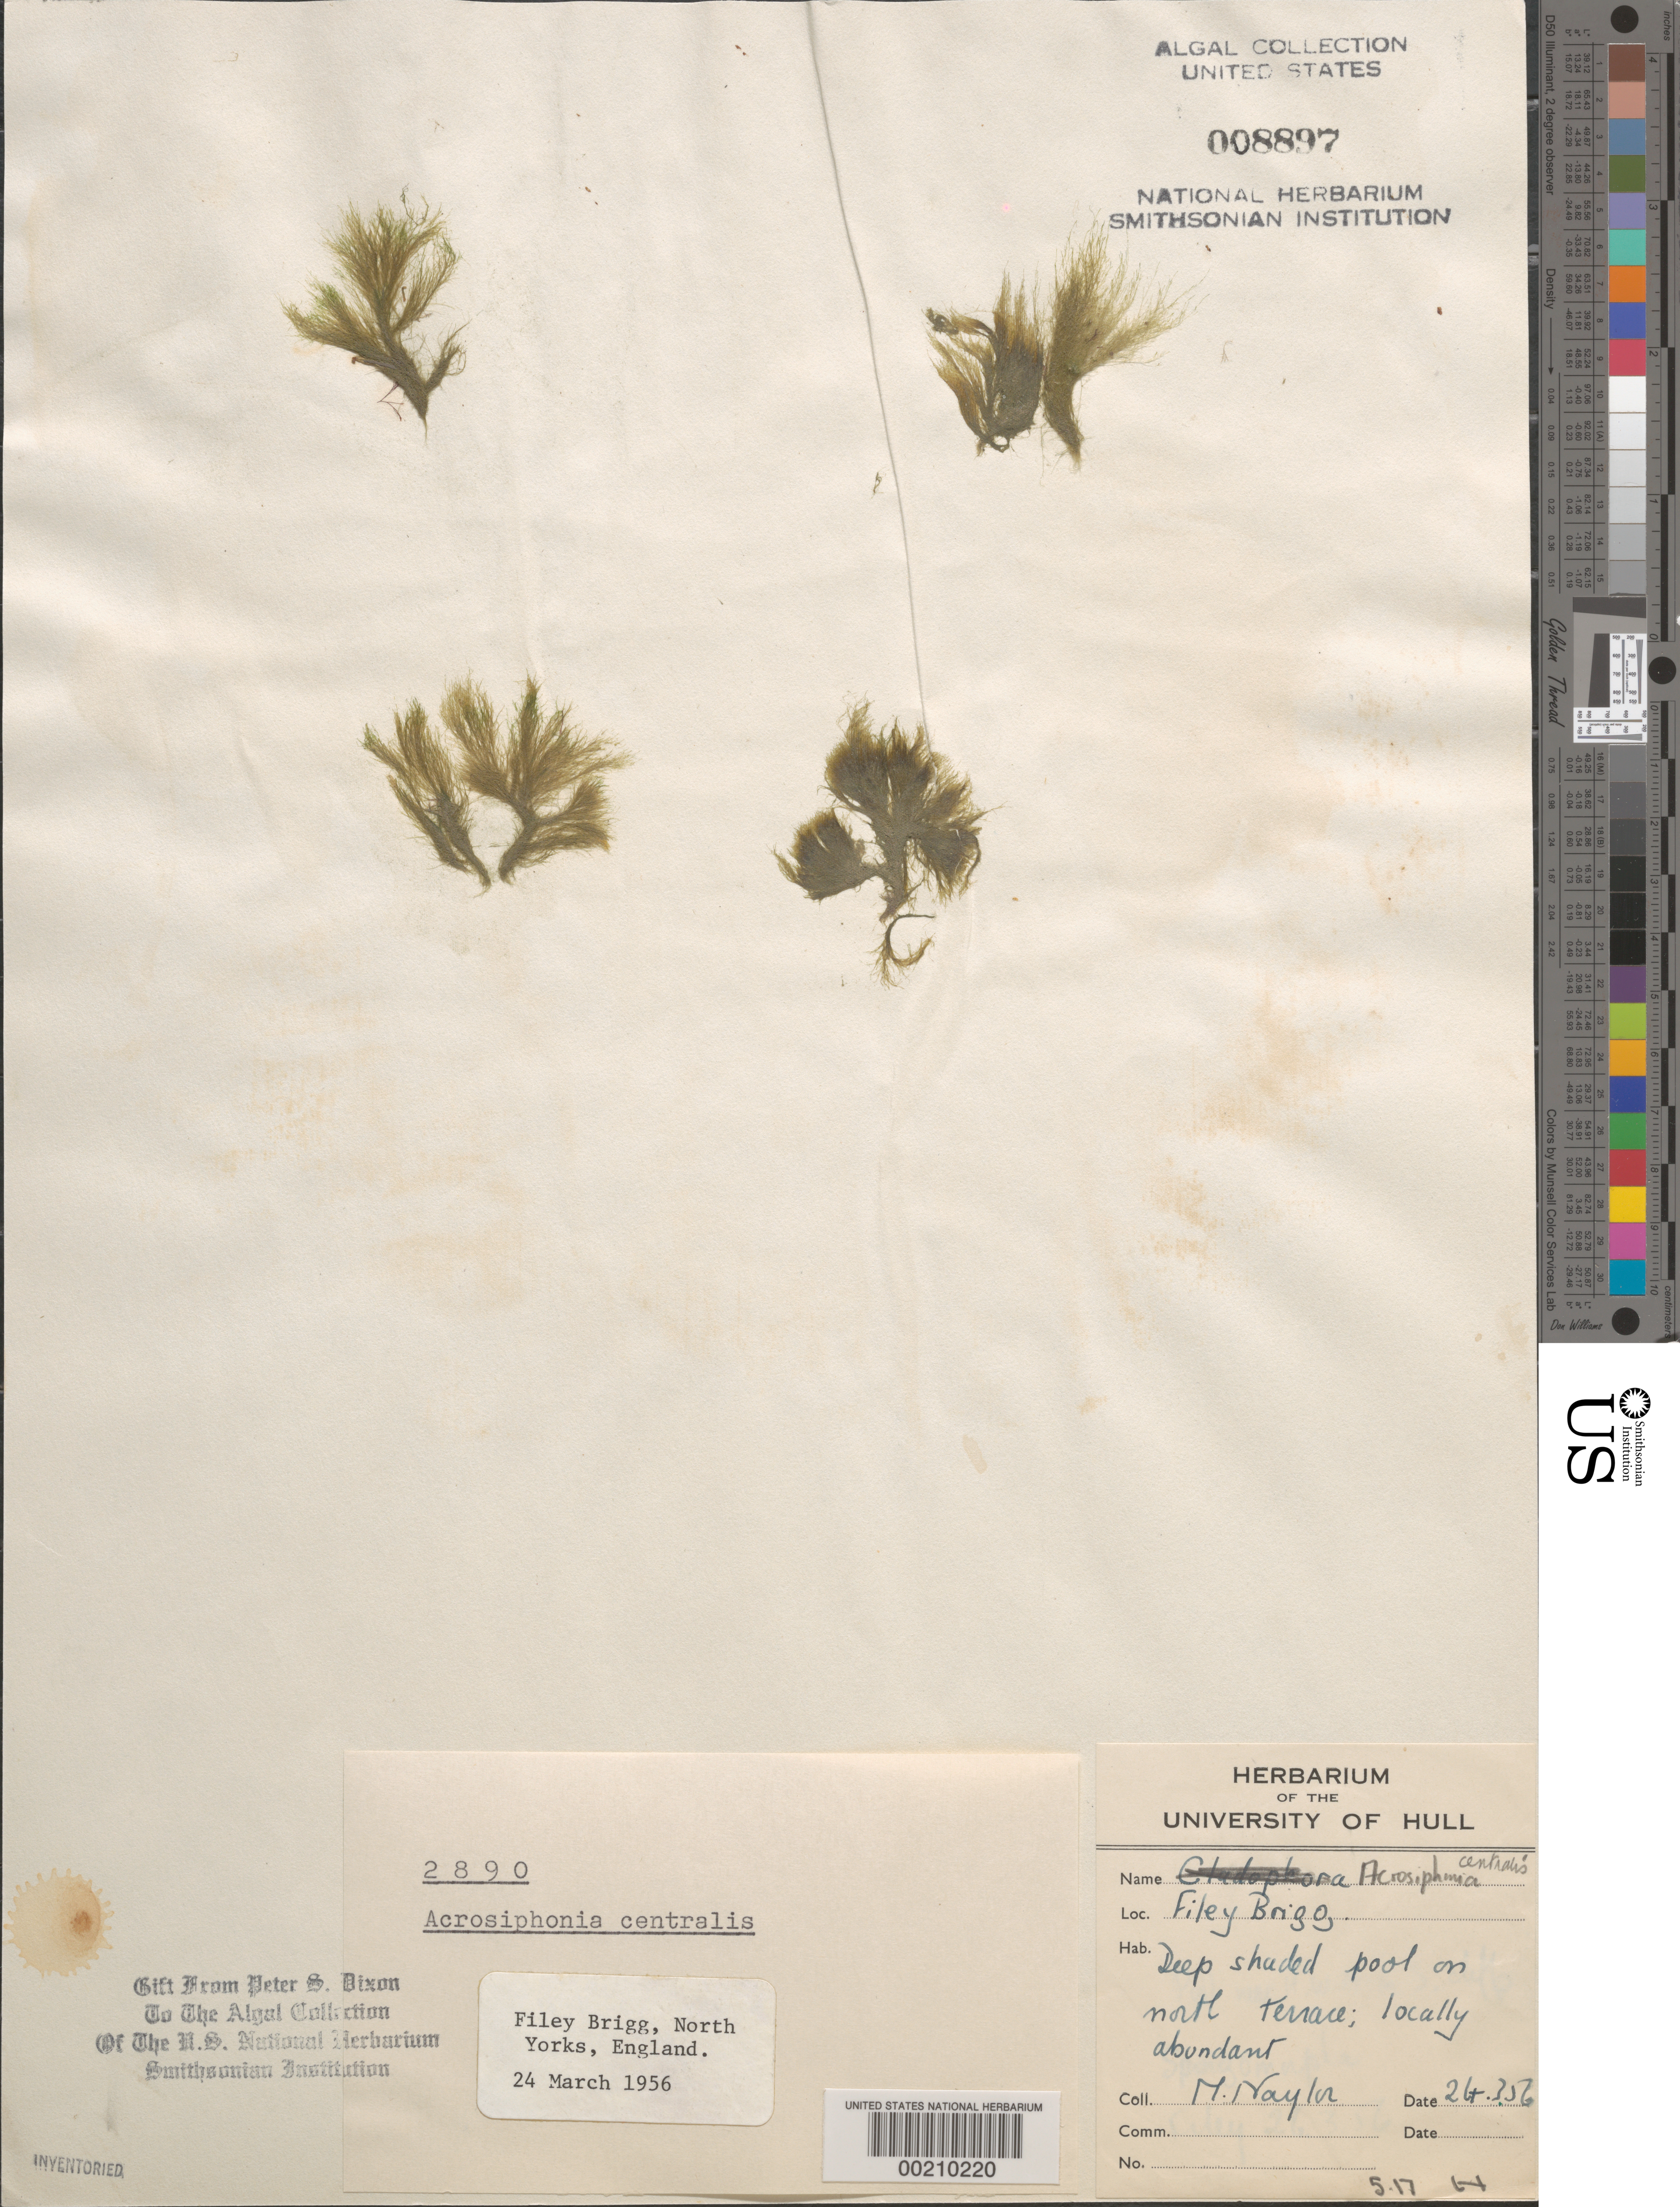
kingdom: Plantae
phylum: Chlorophyta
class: Ulvophyceae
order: Ulotrichales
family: Ulotrichaceae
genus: Acrosiphonia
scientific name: Acrosiphonia centralis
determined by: Dixon, P. S.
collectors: M. Roberts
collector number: PSD 2890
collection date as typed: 24 Mar 1956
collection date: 1956-03-24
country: United Kingdom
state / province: England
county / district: North Yorkshire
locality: Filey Brigg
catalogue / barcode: US 8897